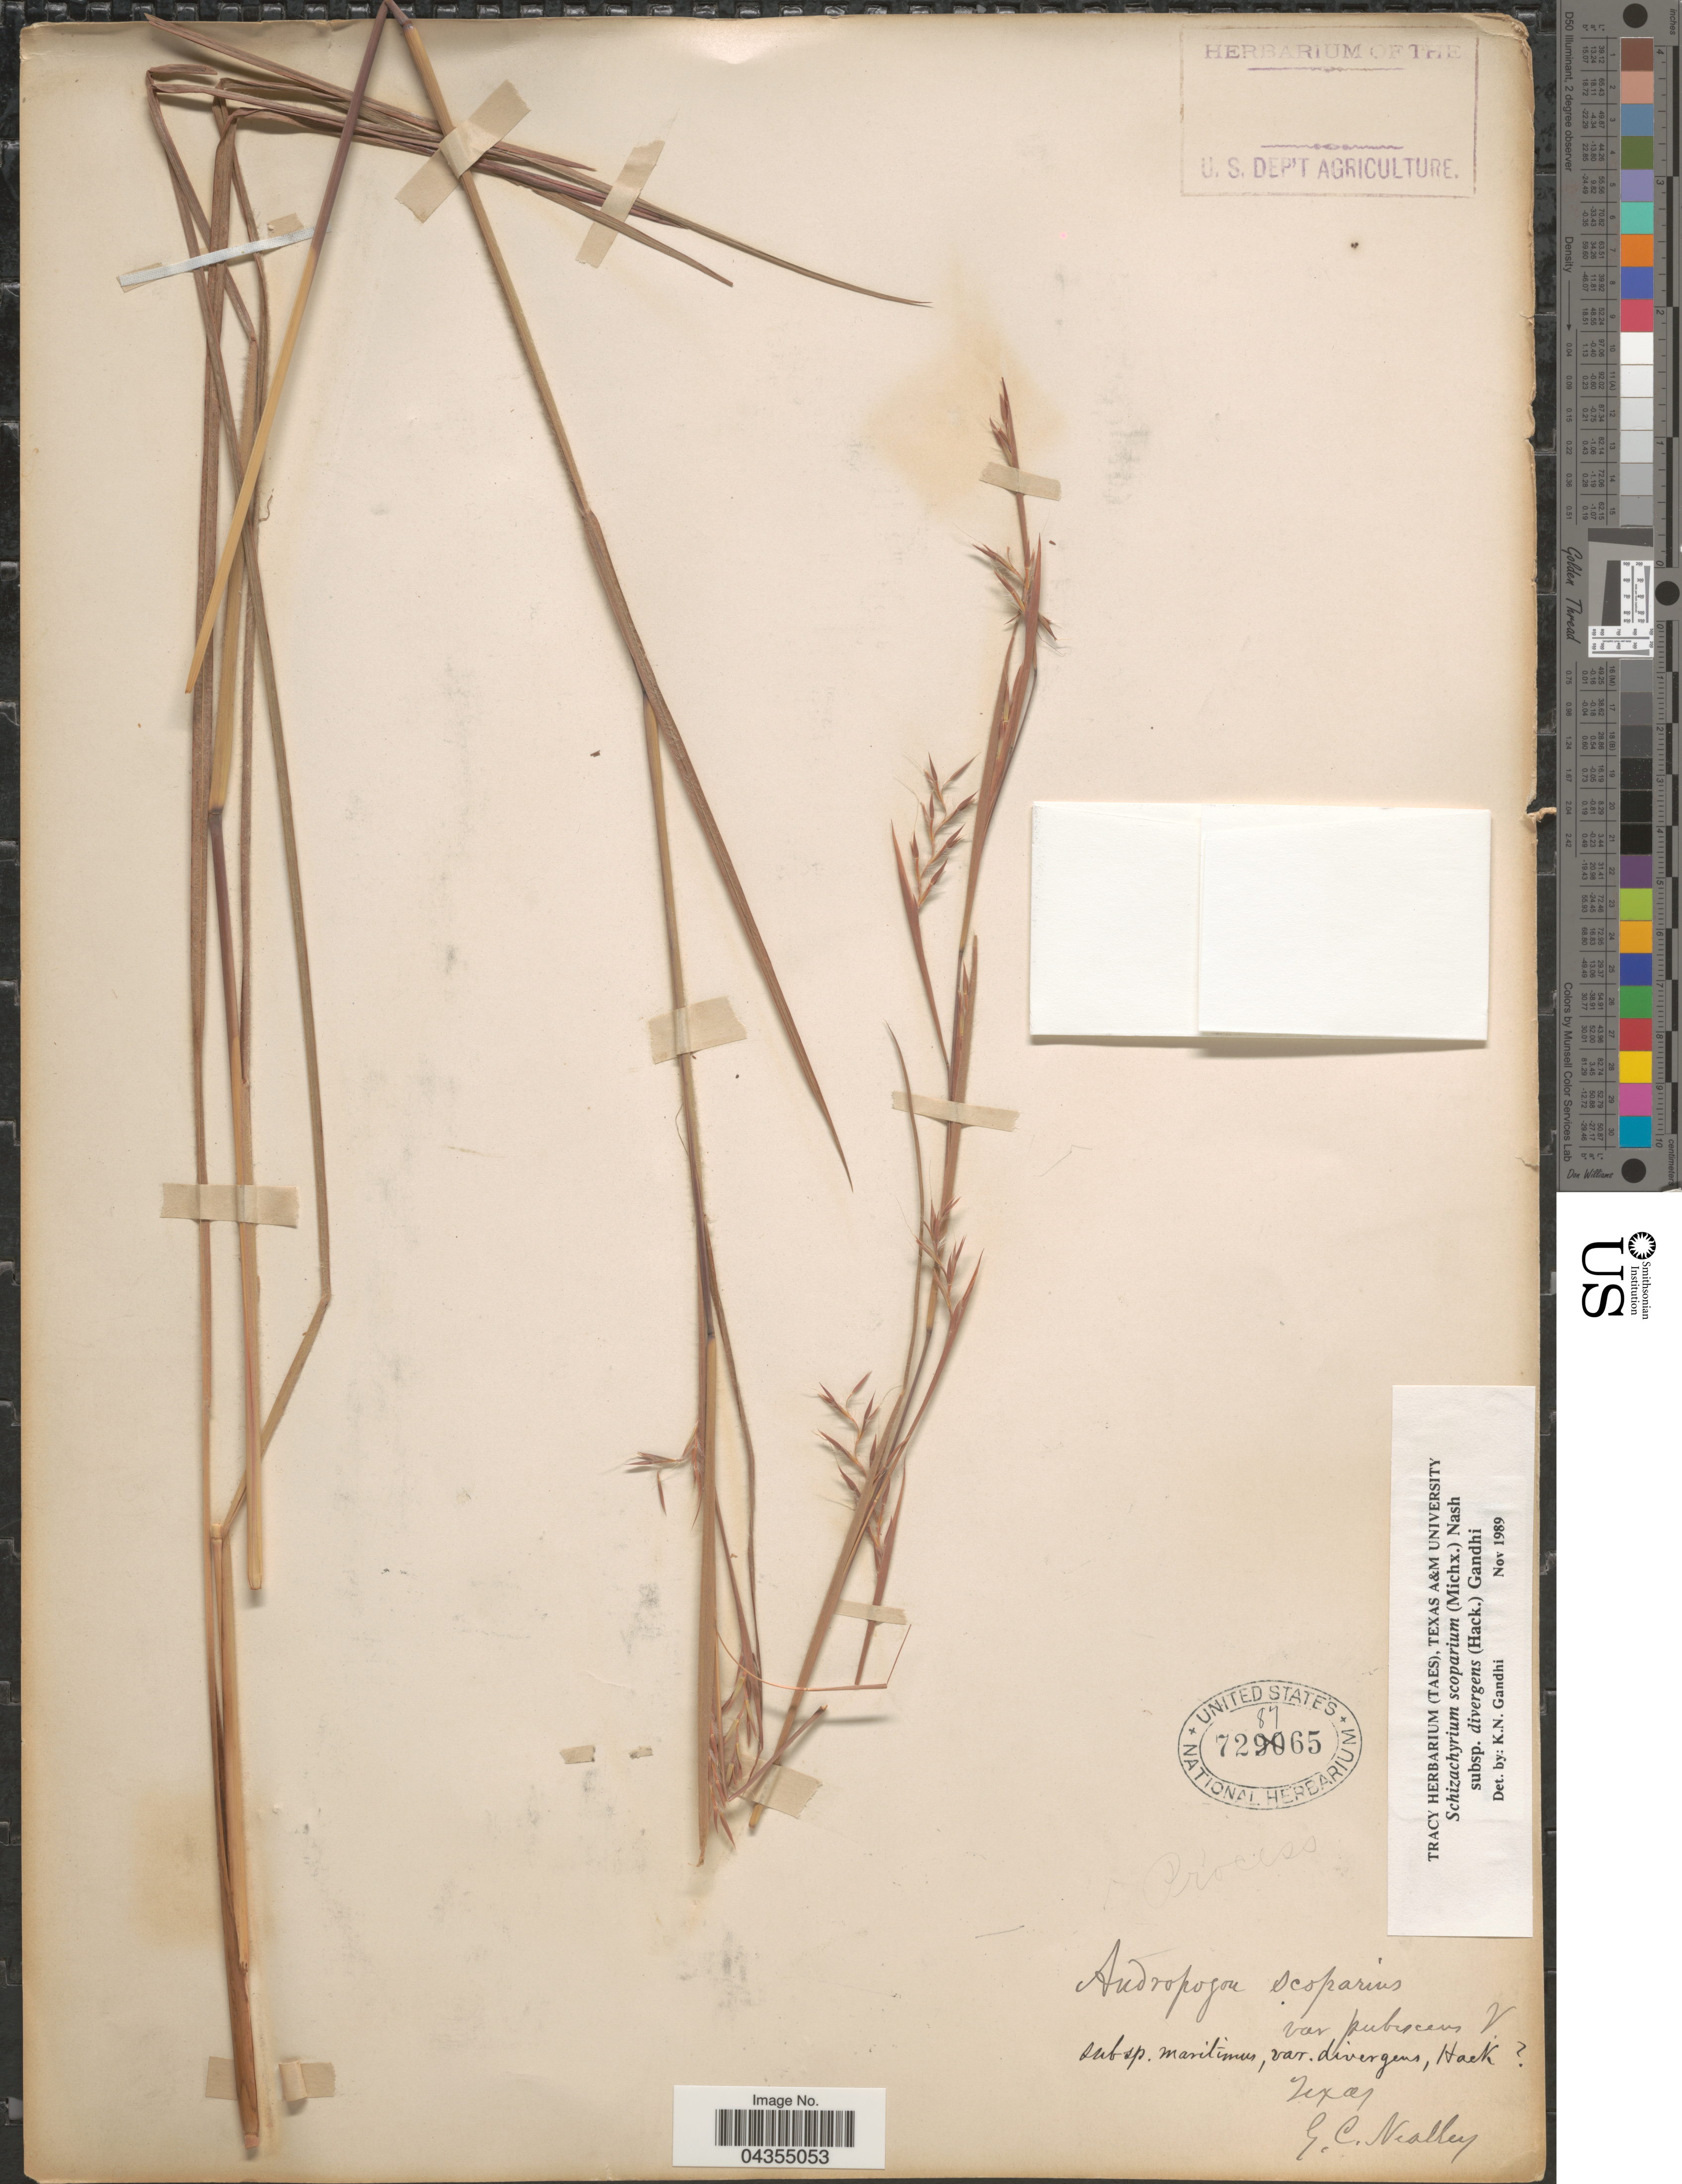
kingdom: Plantae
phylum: Tracheophyta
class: Liliopsida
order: Poales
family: Poaceae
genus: Schizachyrium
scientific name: Schizachyrium scoparium var. divergens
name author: (Hack.) Gould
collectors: G. C. Nealley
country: United States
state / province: Texas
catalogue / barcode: US 728765